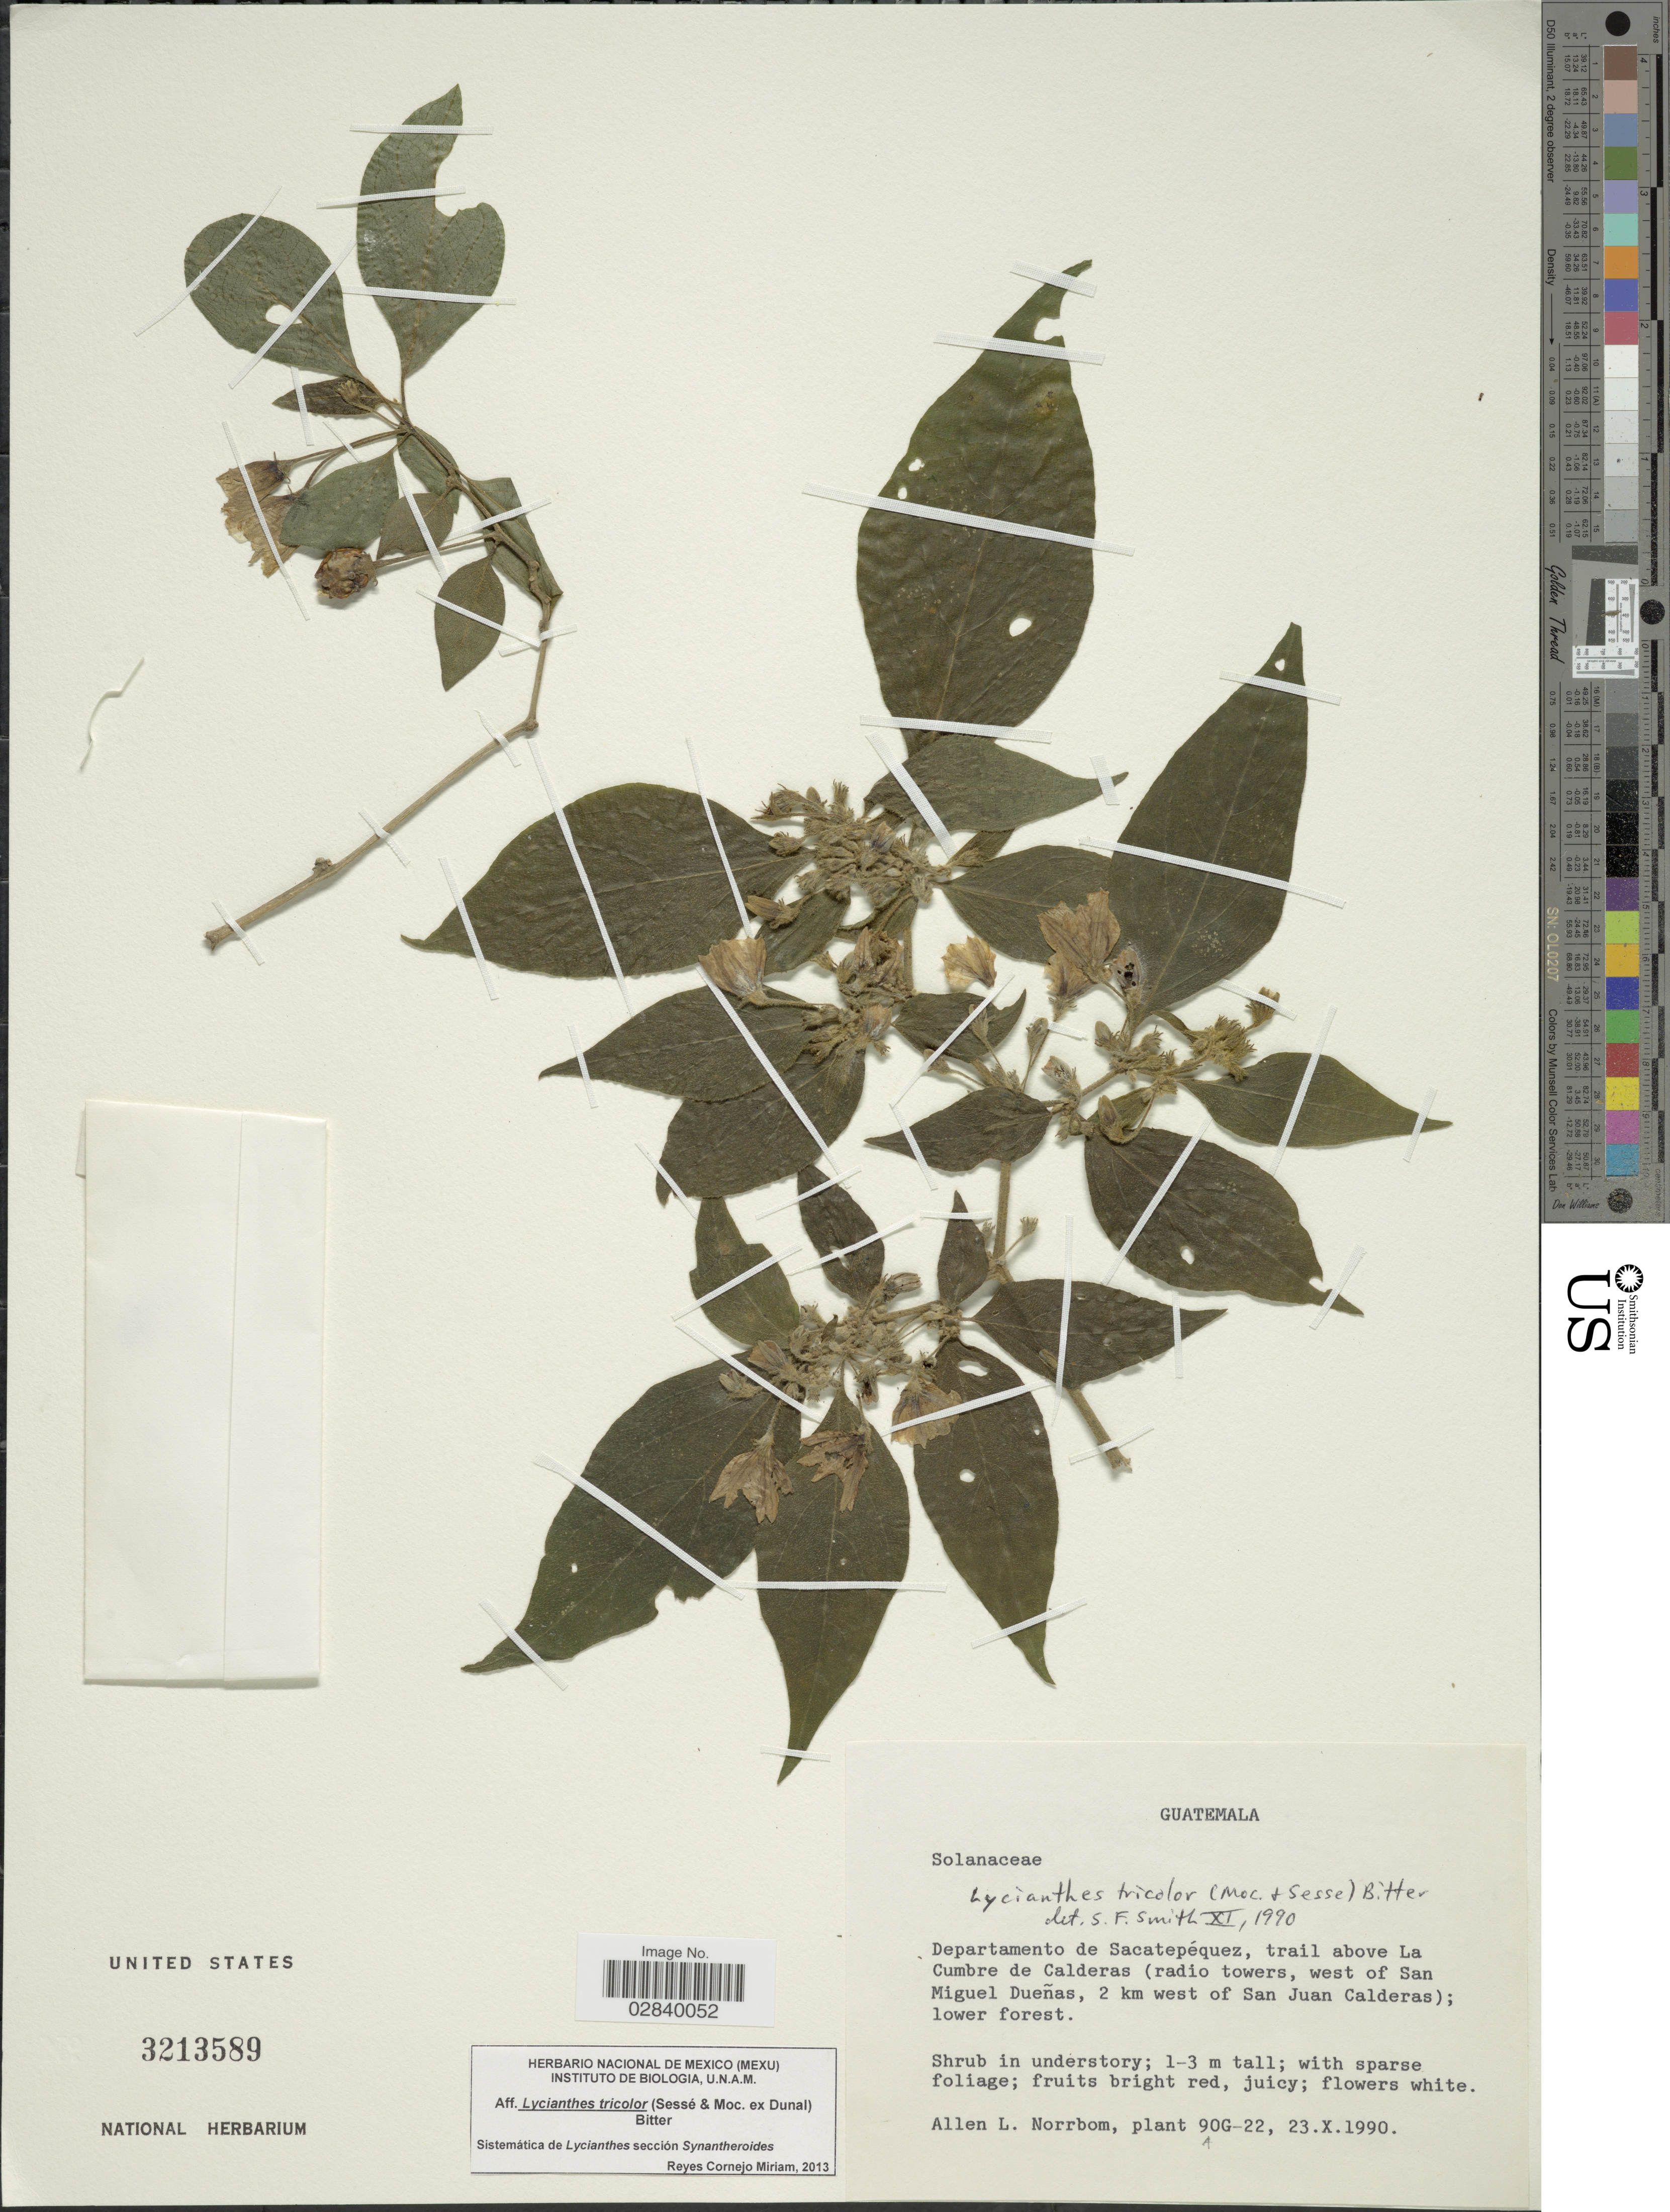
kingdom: Plantae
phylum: Tracheophyta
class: Magnoliopsida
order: Solanales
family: Solanaceae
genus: Lycianthes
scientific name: Lycianthes tricolor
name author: (Dunal) Bitter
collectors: A. L. Norrbom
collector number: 90G-22?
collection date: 1990-10-23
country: Guatemala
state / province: Sacatepéquez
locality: Departamento de Sacatepéquez, trail above La Cumbre de Calderas (radio towers, west of San Miguel Dueñas, 2 km west of San Juan Calderas).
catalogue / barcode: US 3213589